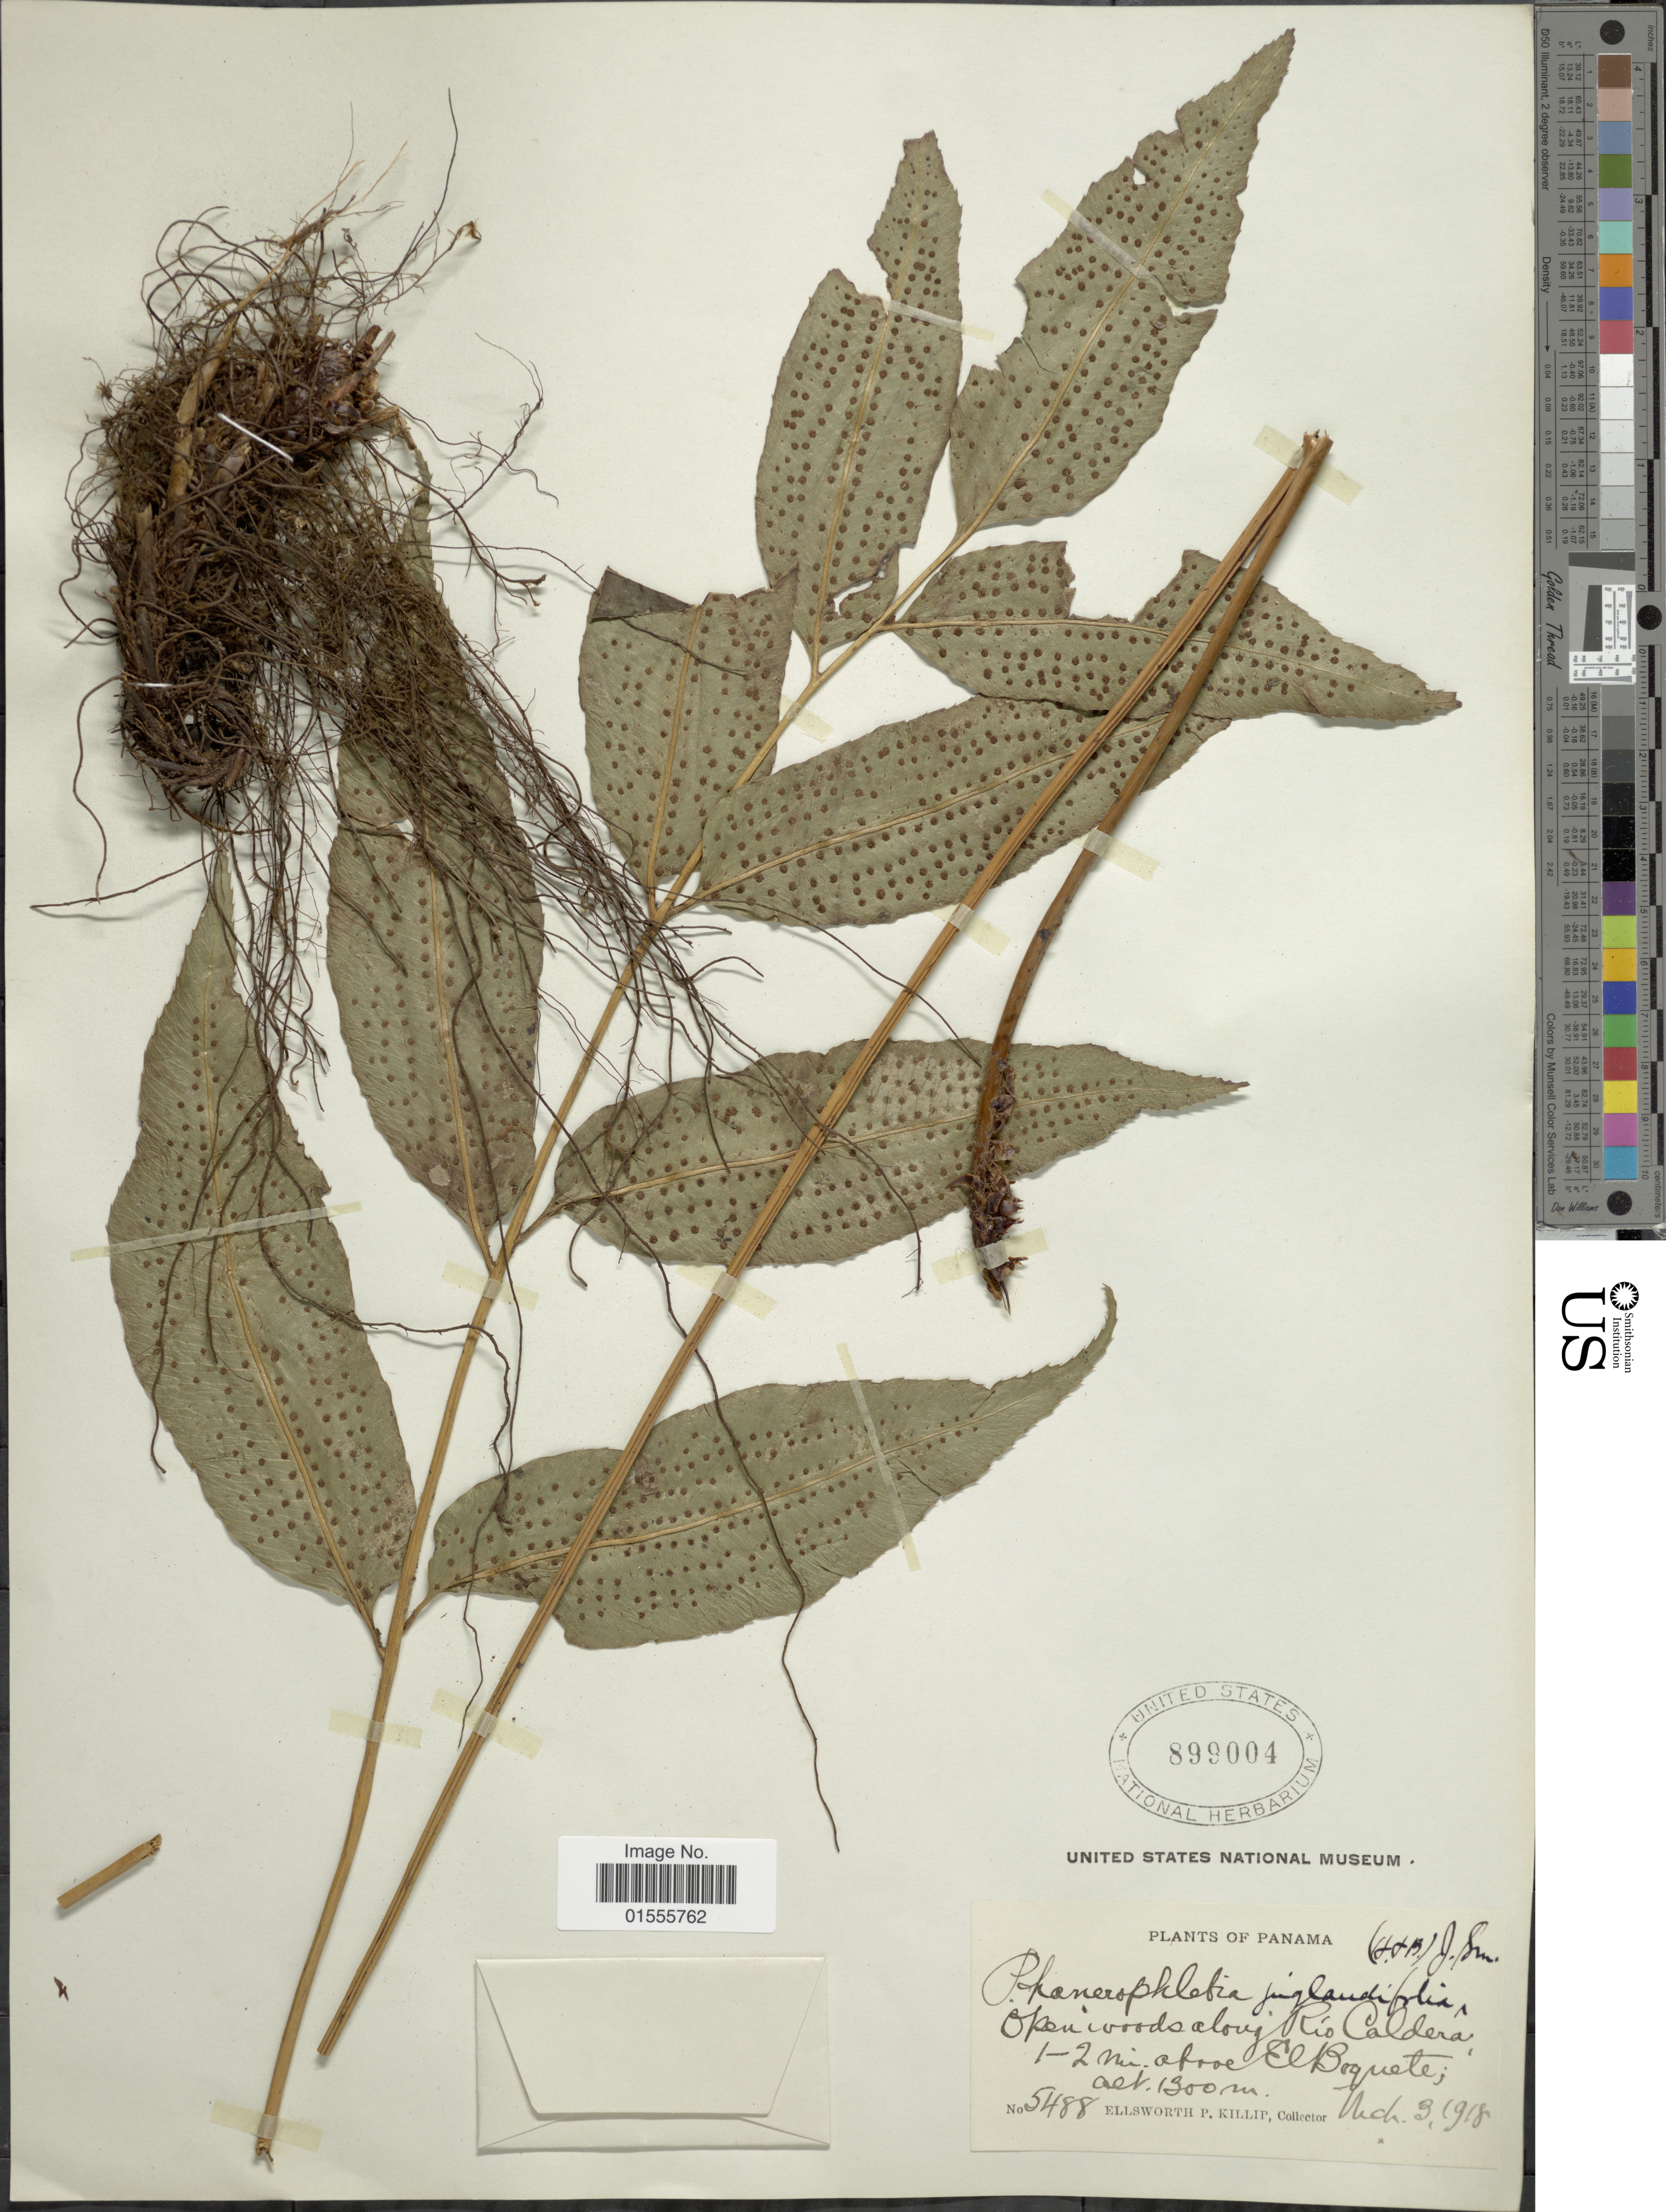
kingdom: Plantae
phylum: Tracheophyta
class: Polypodiopsida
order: Polypodiales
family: Dryopteridaceae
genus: Phanerophlebia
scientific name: Phanerophlebia juglandifolia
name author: (Willd.) J. Sm.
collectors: E. P. Killip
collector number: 5488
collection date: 1918-03-03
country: Panama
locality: Open woods along Rio Caldera, 1-2 mi above El Boquete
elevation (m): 1300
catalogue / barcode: US 899004